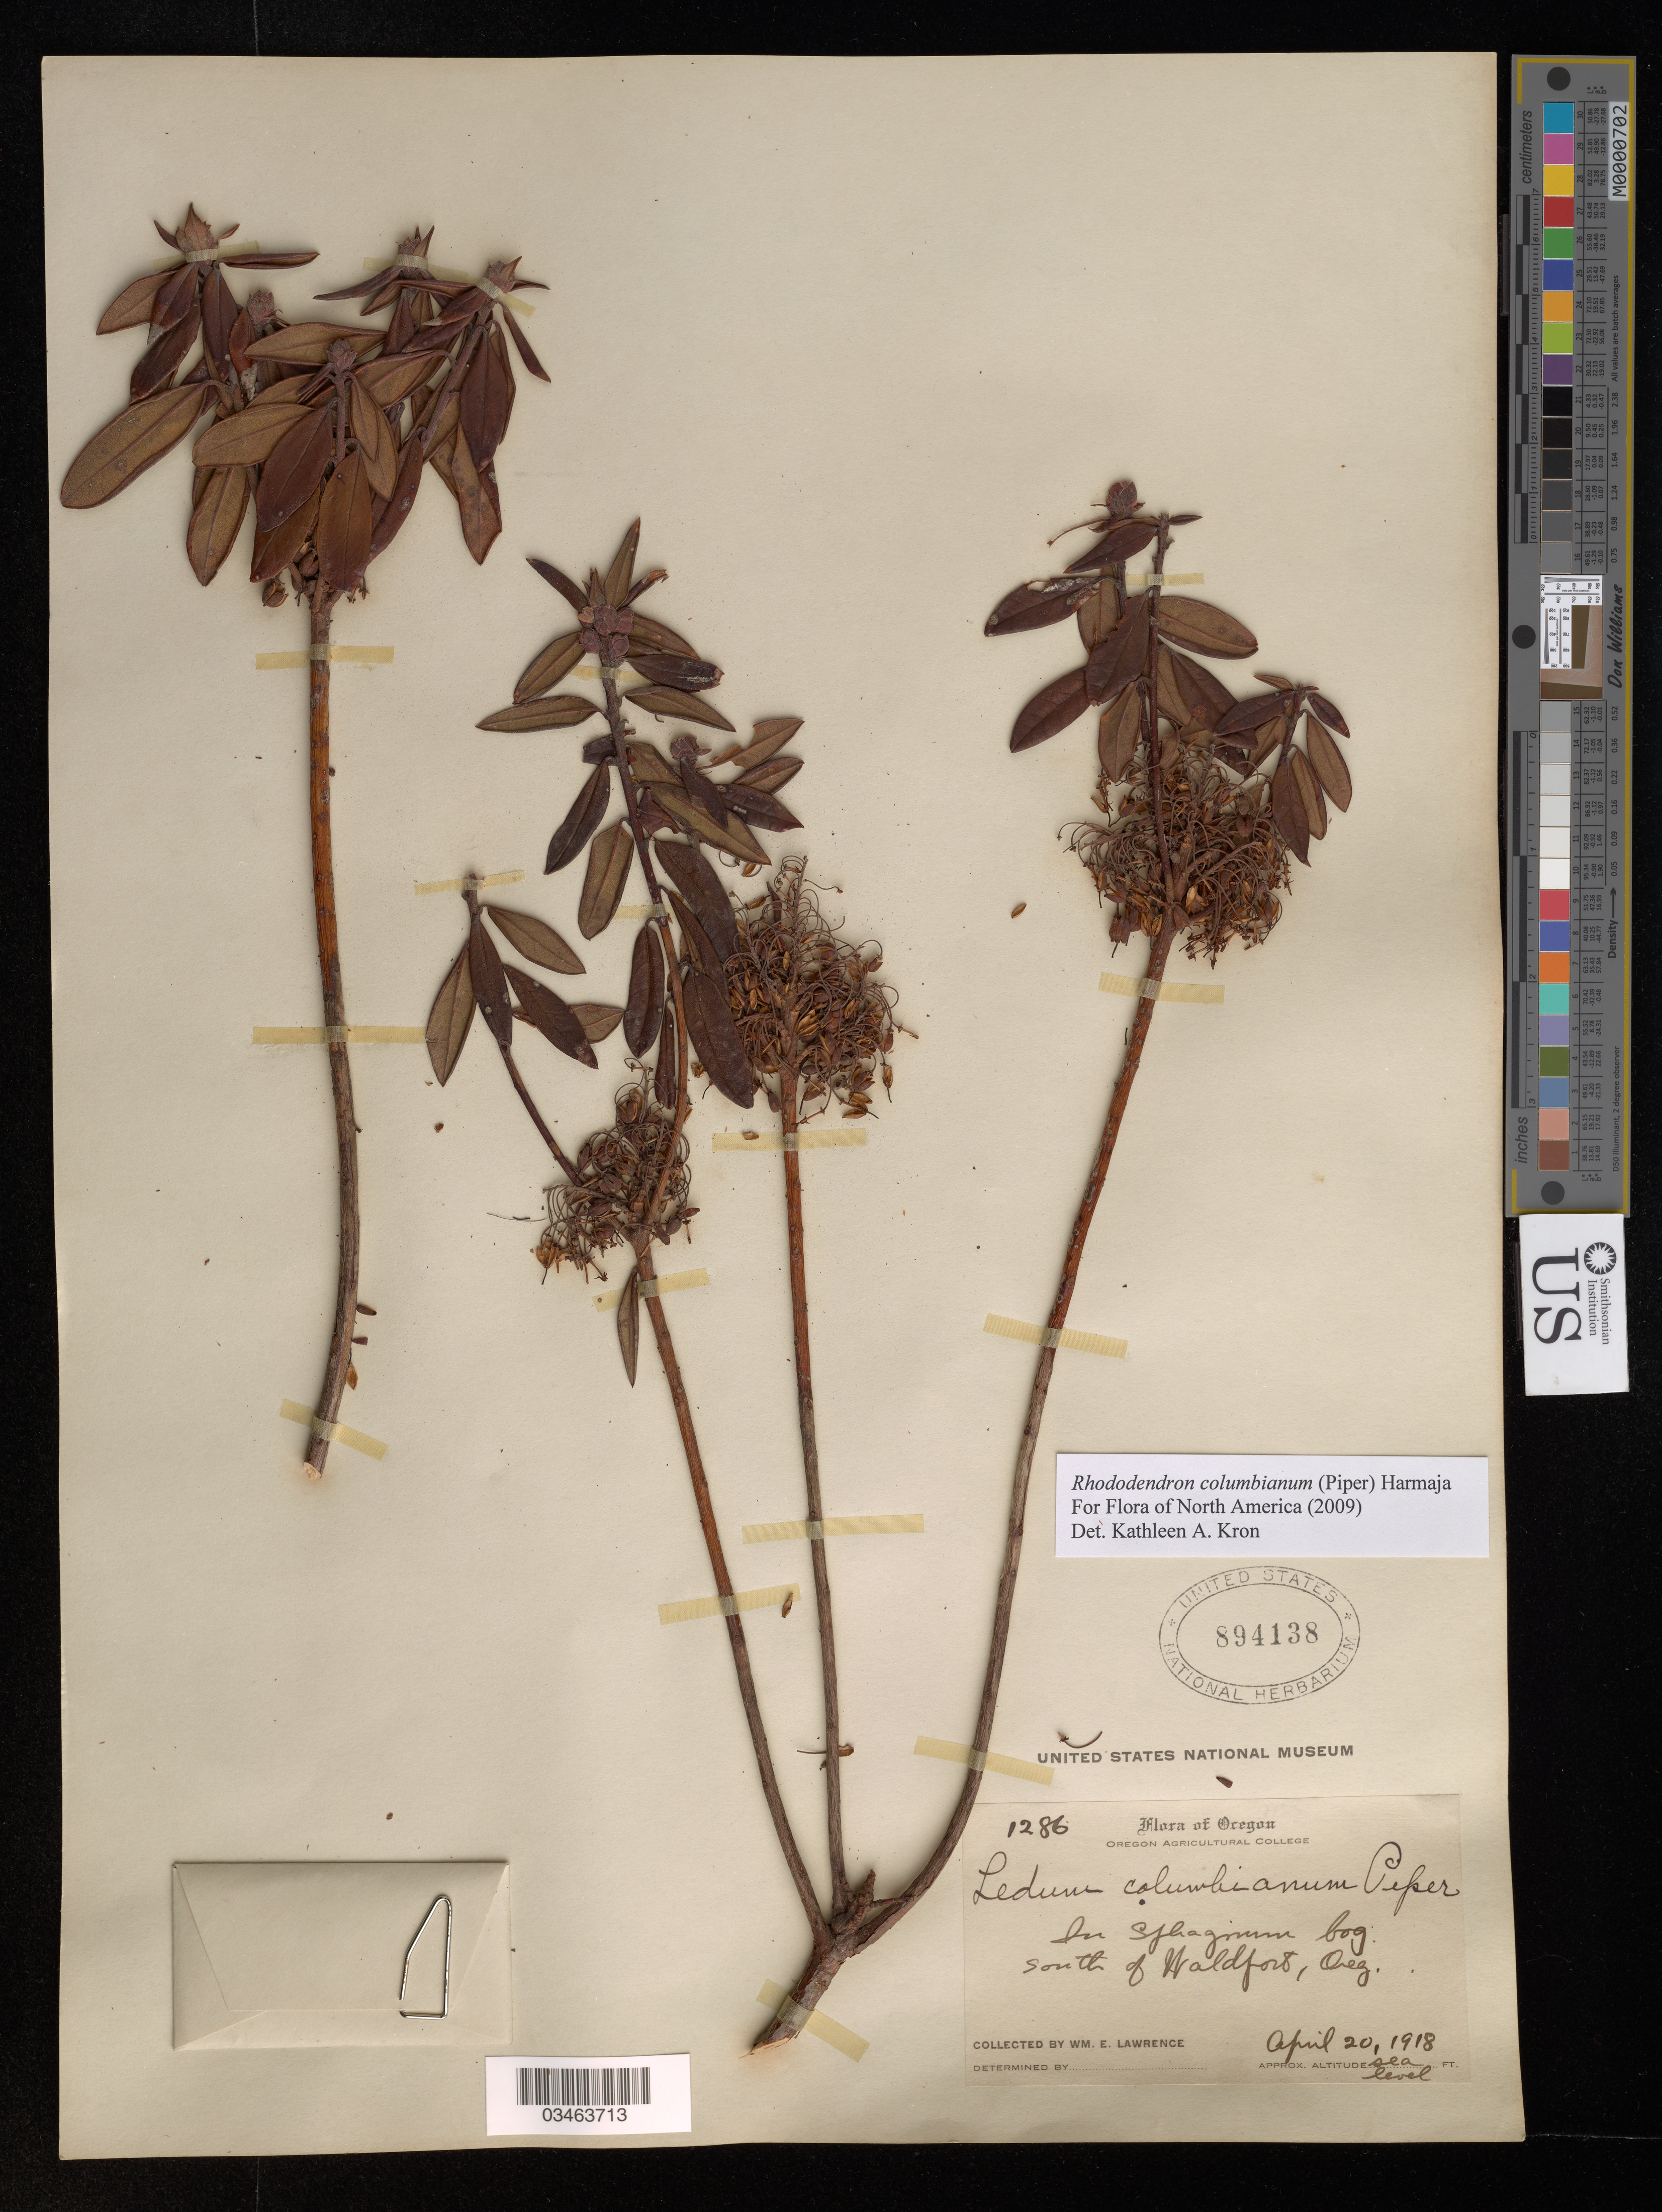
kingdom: Plantae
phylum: Tracheophyta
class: Magnoliopsida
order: Ericales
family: Ericaceae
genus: Ledum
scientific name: Ledum columbianum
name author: Piper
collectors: W. Lawrence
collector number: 1286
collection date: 1918-04-20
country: United States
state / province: Oregon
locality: South of Waldford.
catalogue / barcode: US 894138